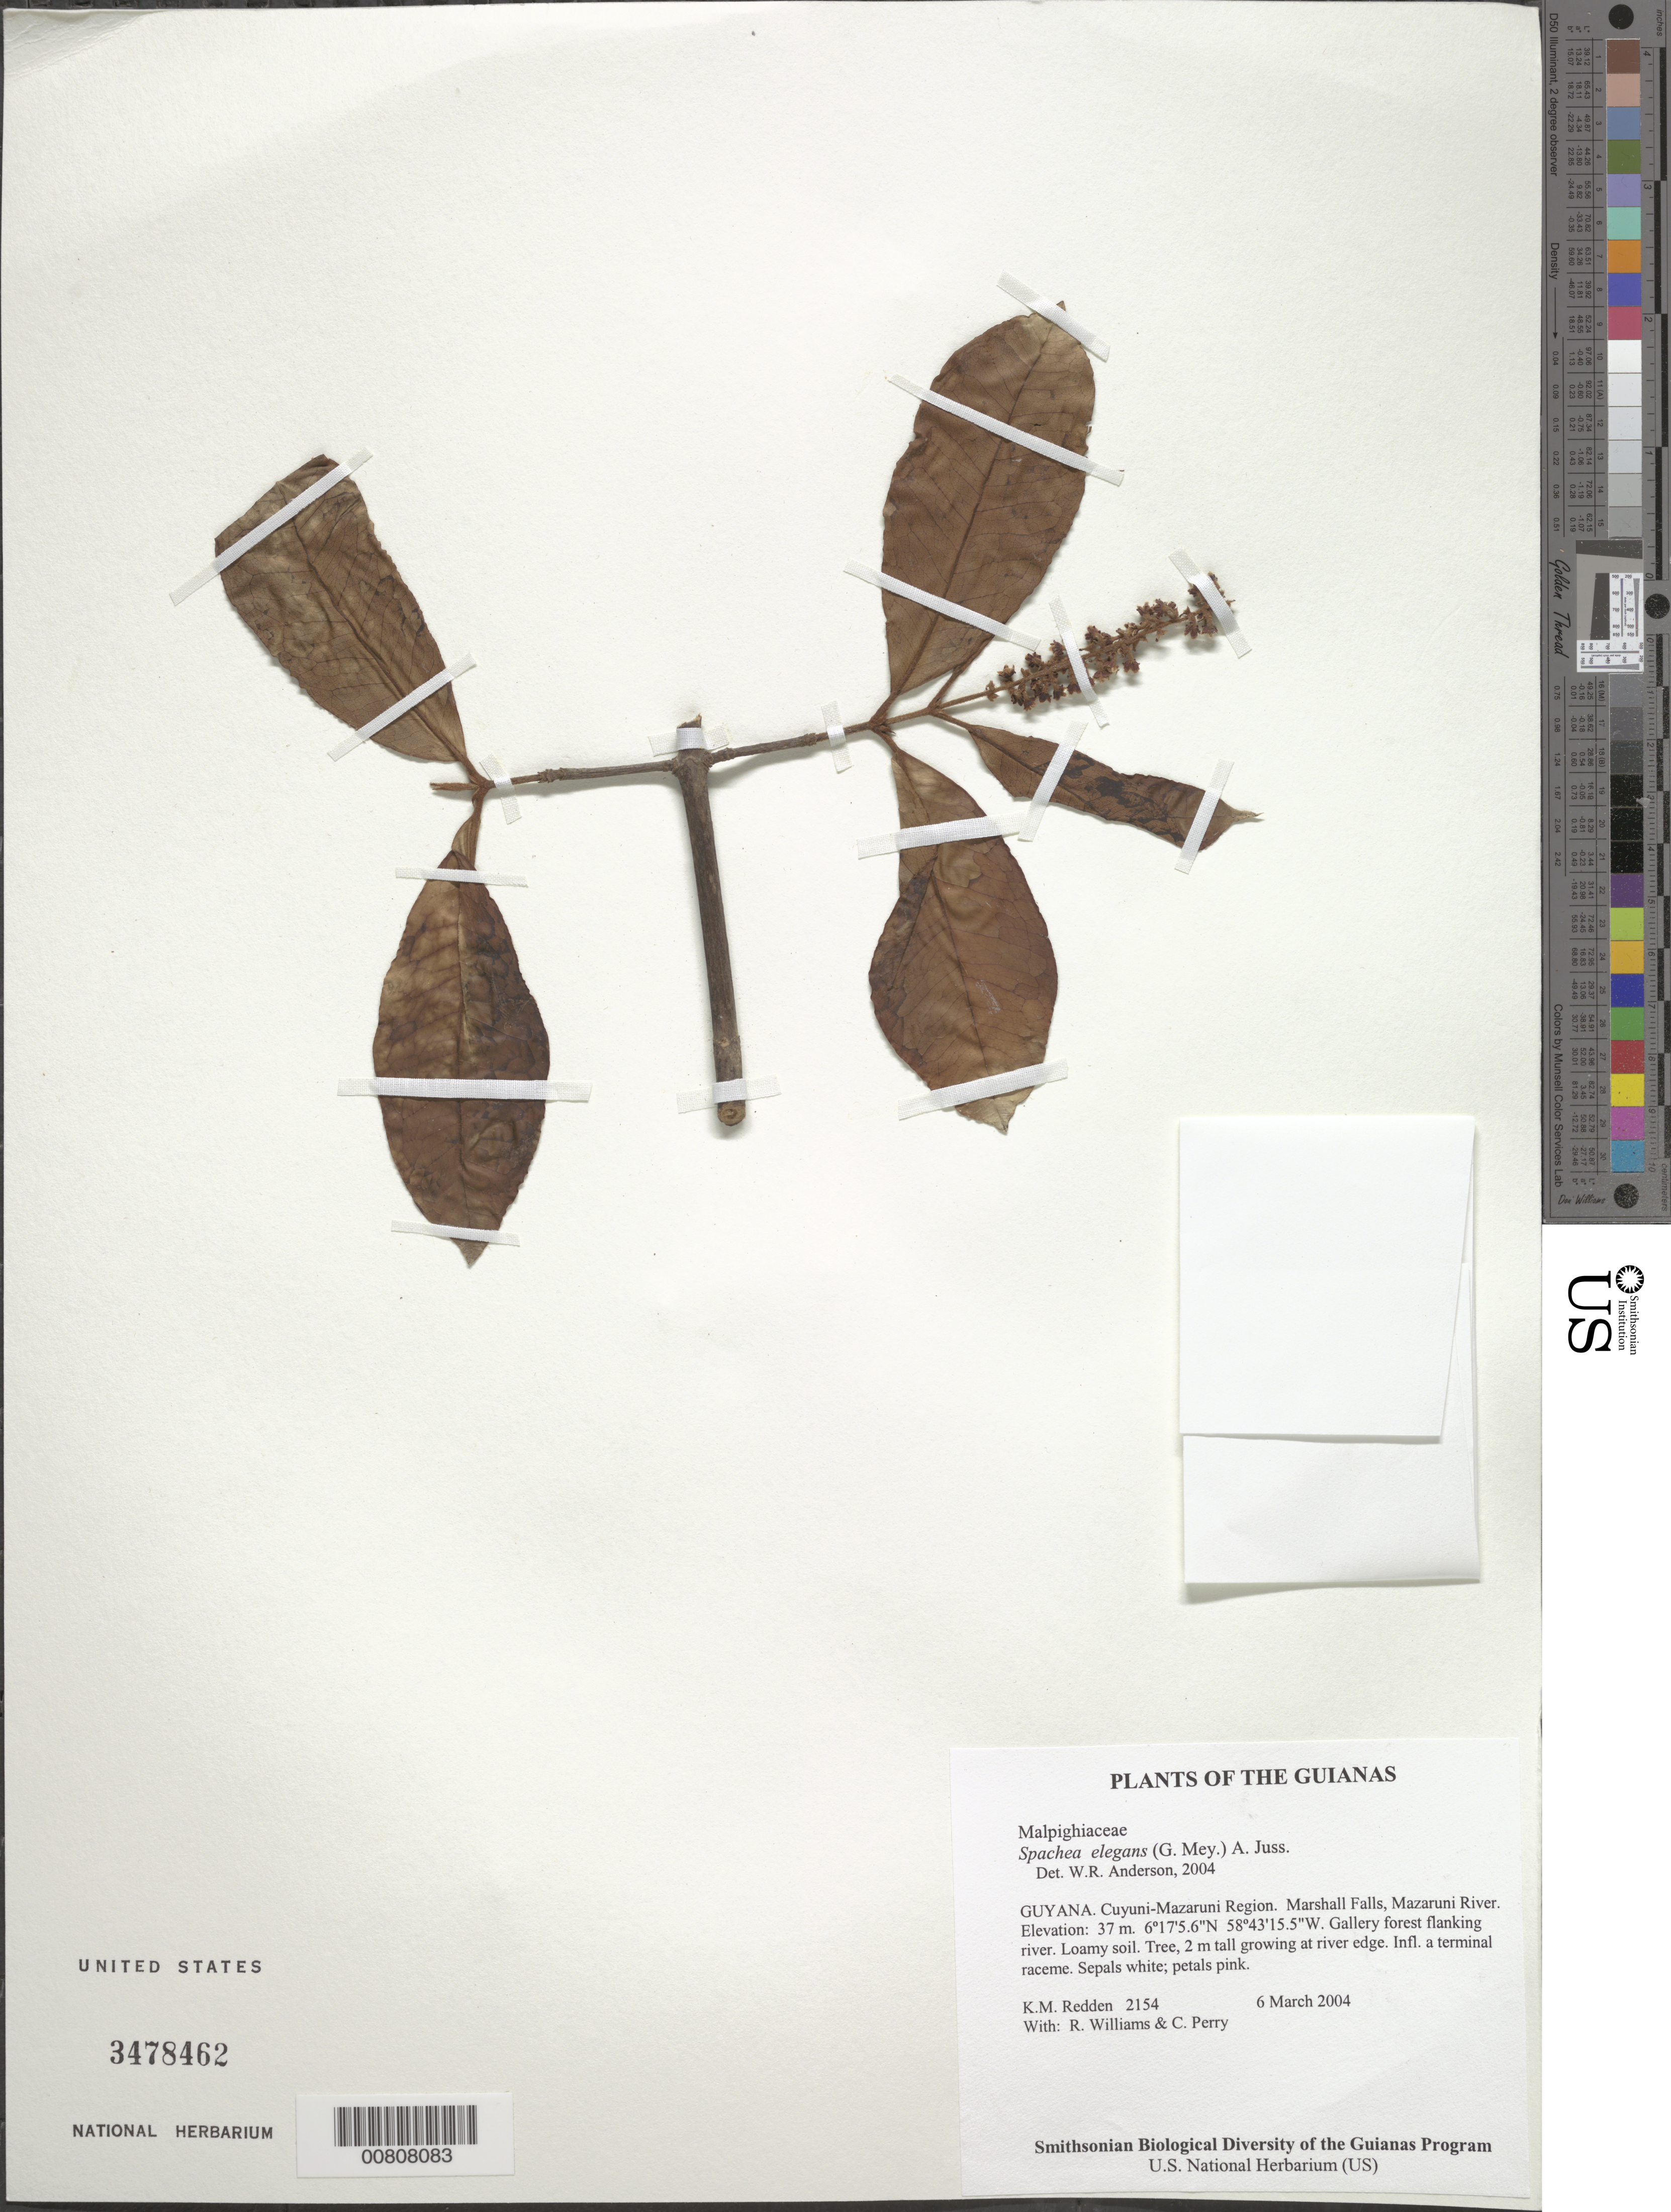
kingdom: Plantae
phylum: Tracheophyta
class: Magnoliopsida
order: Malpighiales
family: Malpighiaceae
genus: Spachea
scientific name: Spachea elegans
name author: A. Juss.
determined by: Anderson, W. R., (MICH), University of Michigan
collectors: K. M. Redden, R. Williams & C. Perry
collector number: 2154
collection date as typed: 6 March 2004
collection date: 2004-03-06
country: Guyana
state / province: Cuyuni-Mazaruni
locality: Marshall Falls, Mazaruni River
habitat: Gallery forest flanking river. Loamy soil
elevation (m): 37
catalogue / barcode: US 3478462